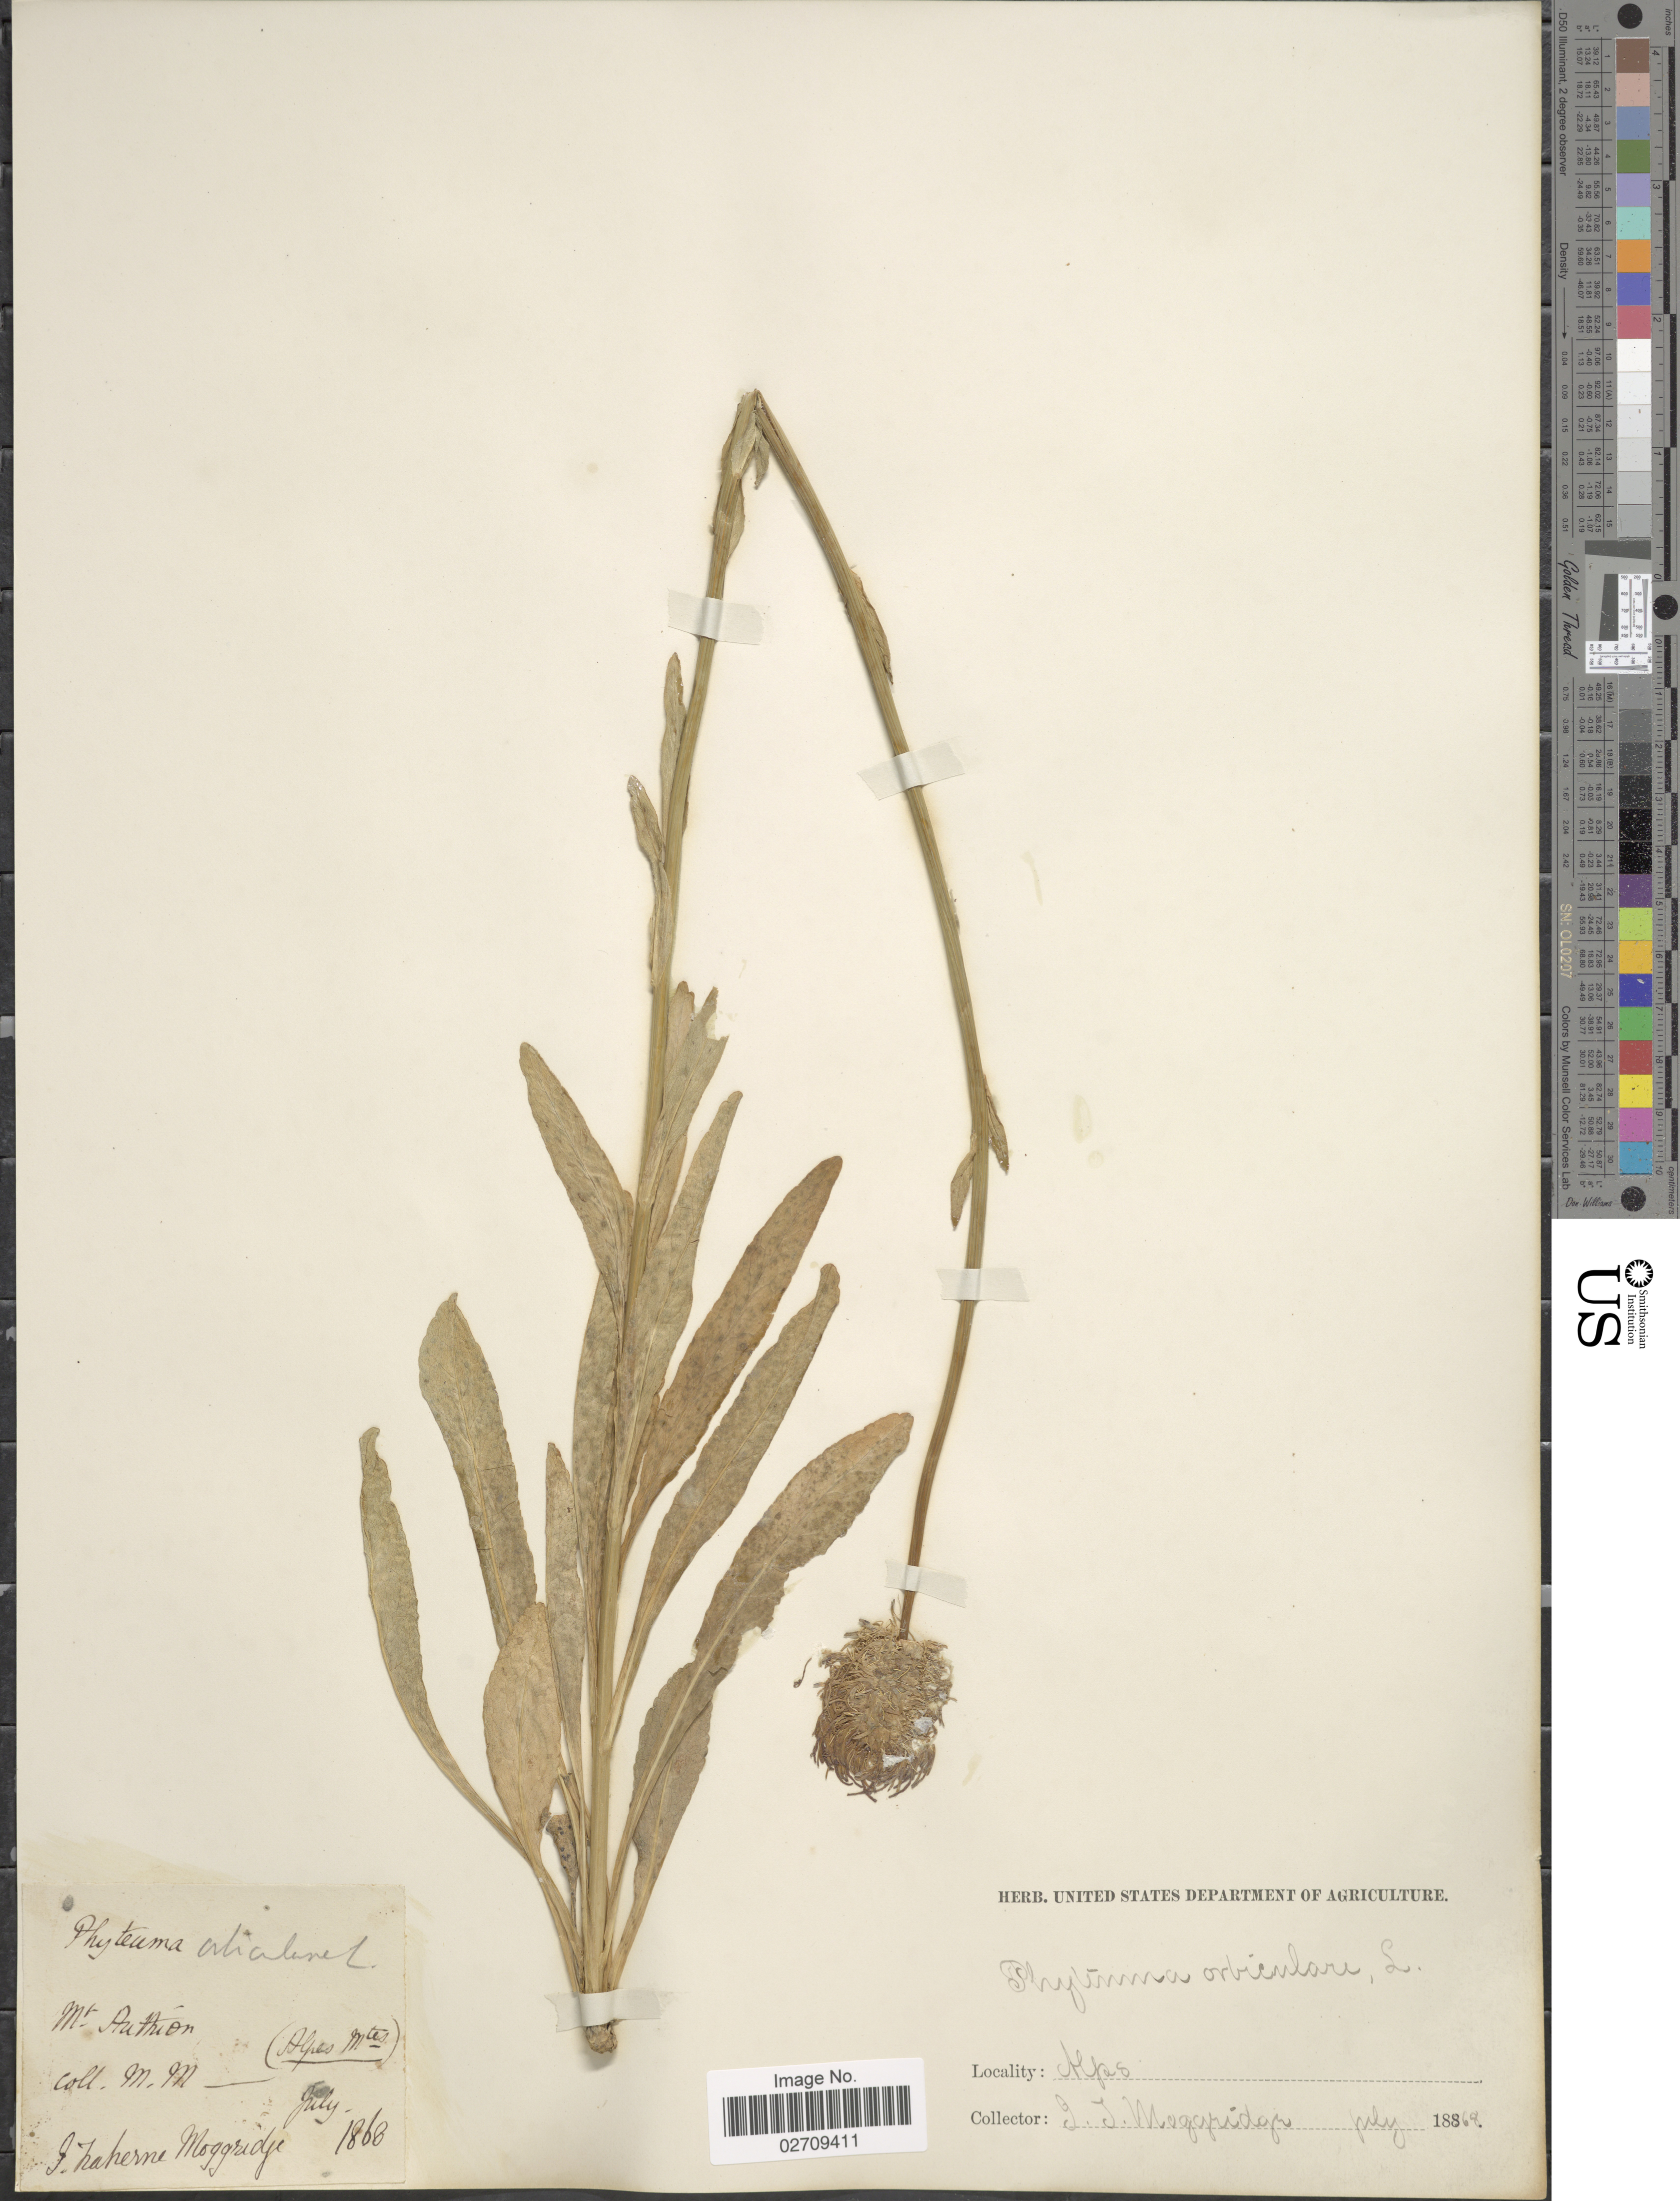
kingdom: Plantae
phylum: Tracheophyta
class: Magnoliopsida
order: Asterales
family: Campanulaceae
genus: Phyteuma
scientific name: Phyteuma orbiculare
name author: L.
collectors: J. T. Moggridge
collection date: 1868-07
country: France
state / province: Provence-Alpes-Côte d'Azur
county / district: Alpes-Maritimes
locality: Mt. Aathion (Alpes Mtes.)